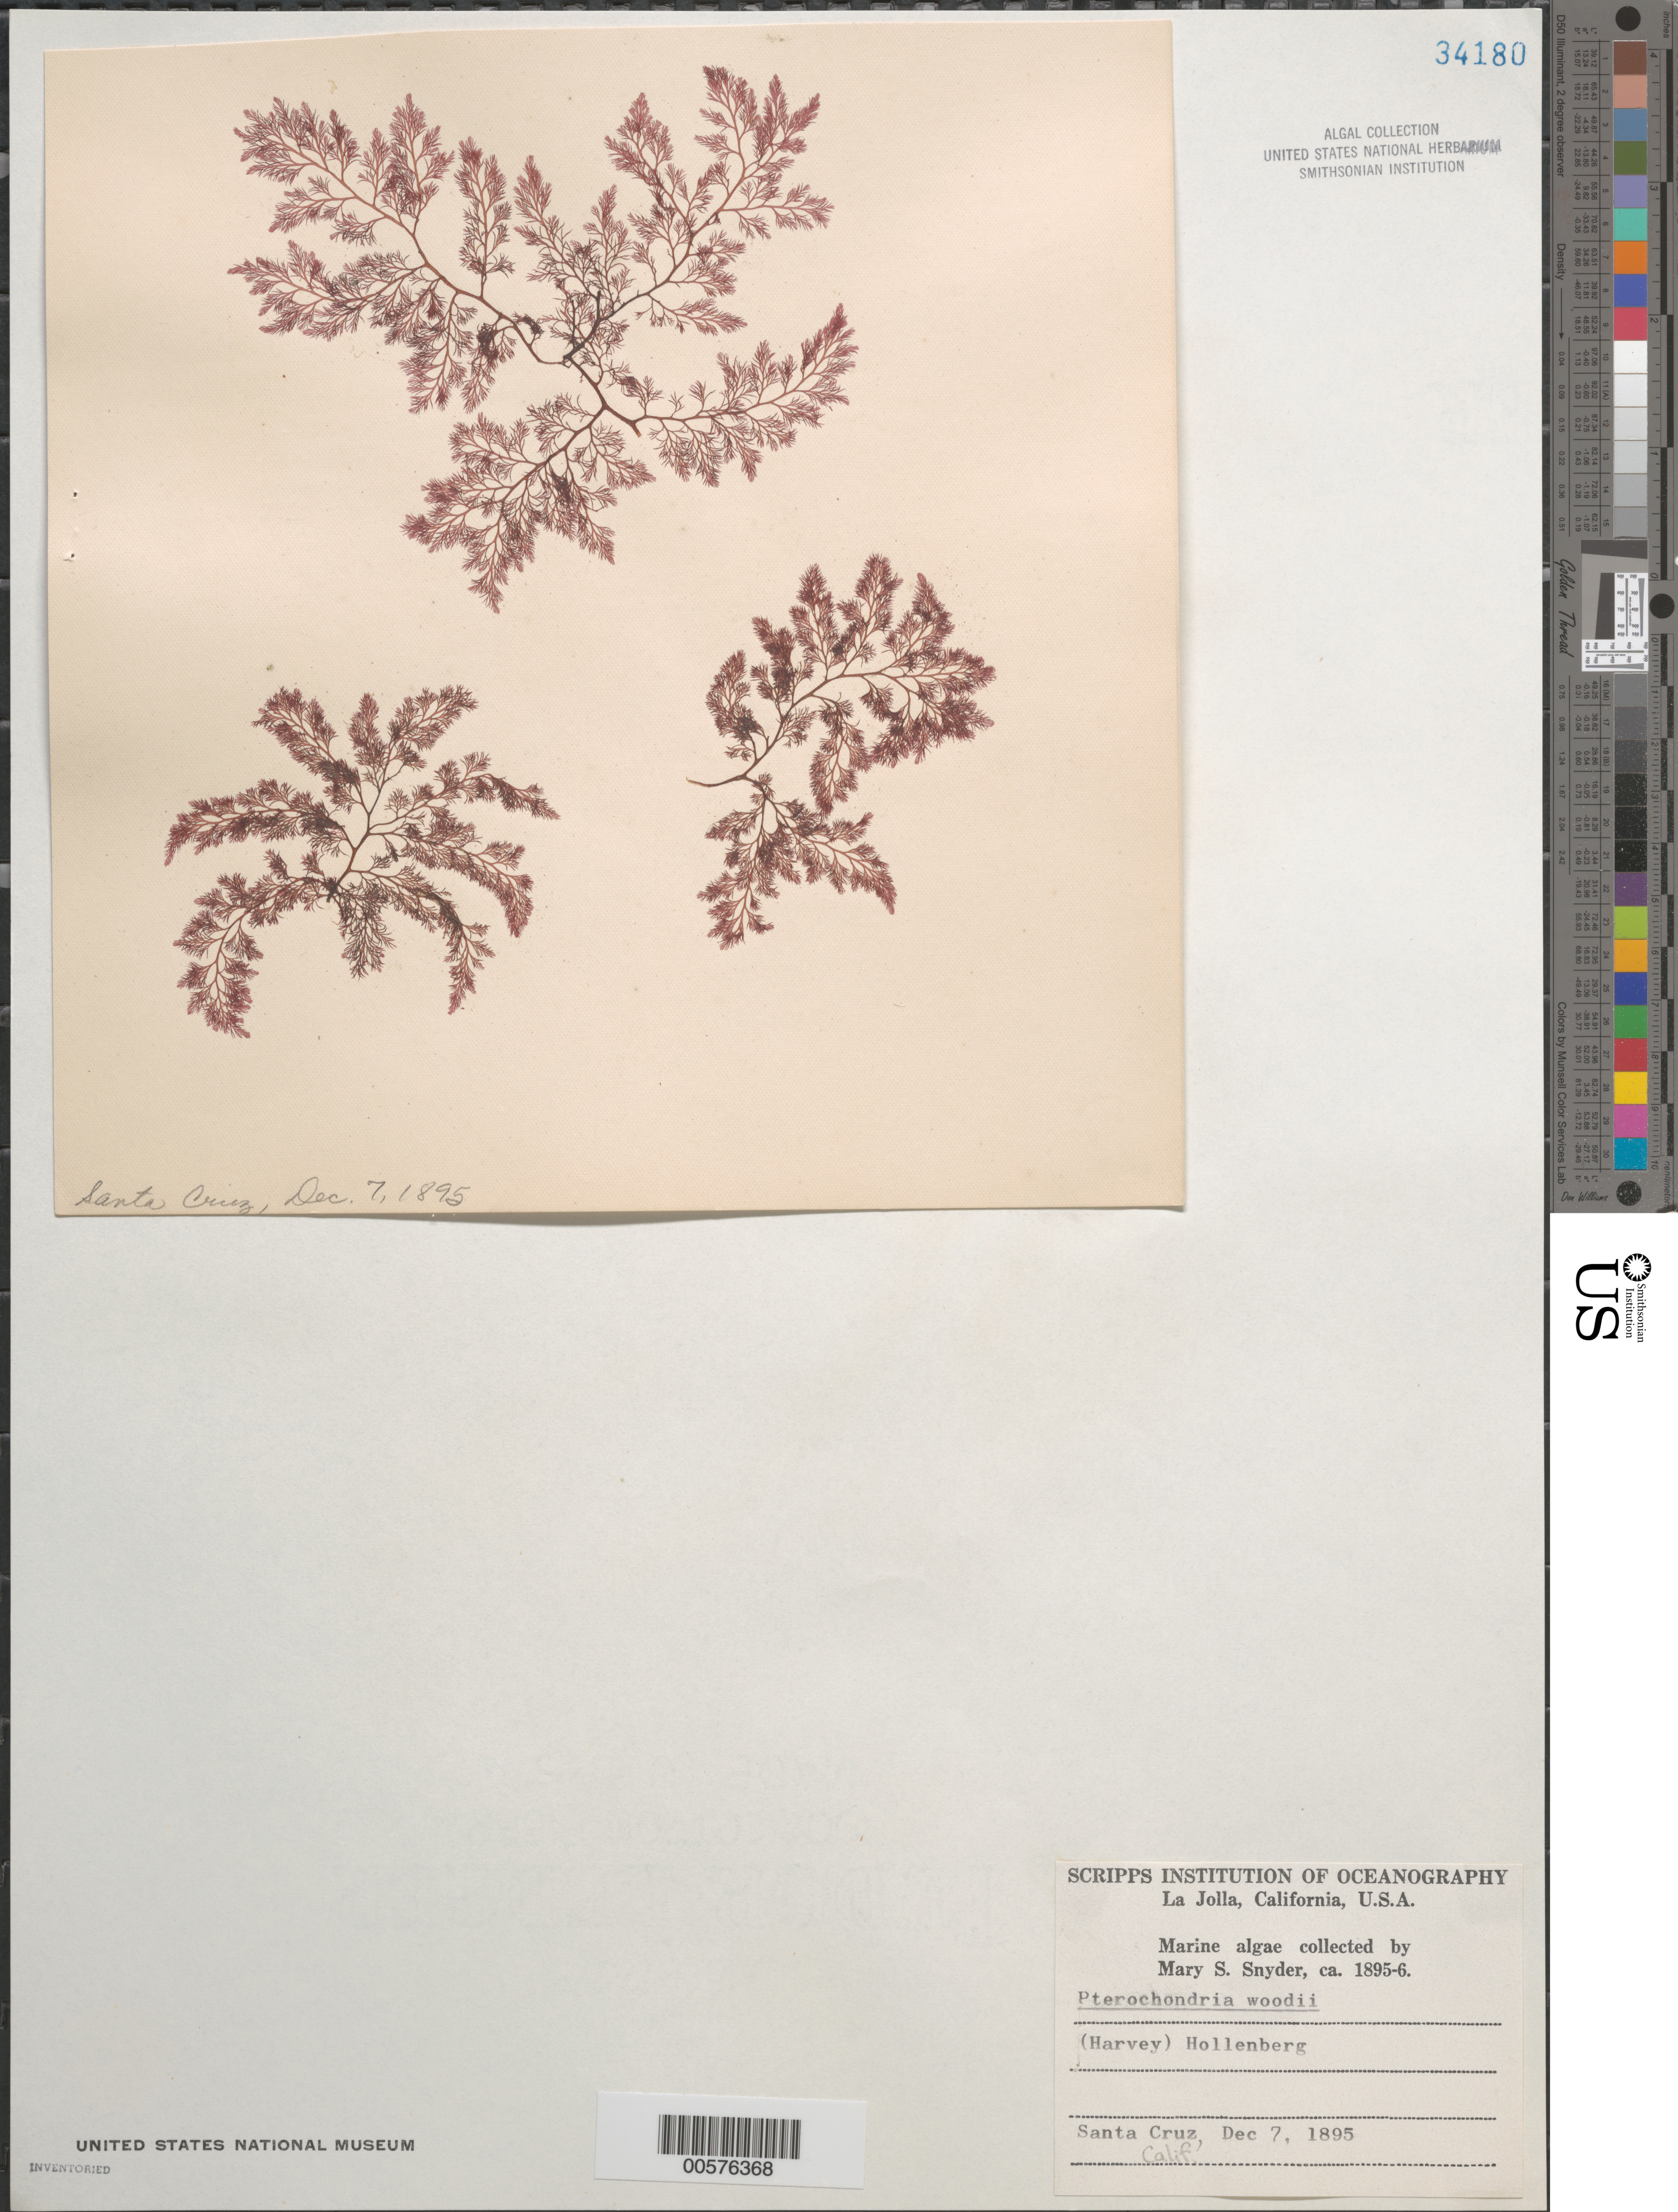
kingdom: Plantae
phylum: Rhodophyta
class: Florideophyceae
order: Ceramiales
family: Rhodomelaceae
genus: Pterochondria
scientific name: Pterochondria woodii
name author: (Harv.) Hollenb.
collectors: M. Snyder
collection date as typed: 07 Dec 1895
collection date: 1895-12-07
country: United States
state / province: California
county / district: Santa Cruz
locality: Santa Cruz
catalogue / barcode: US 34180